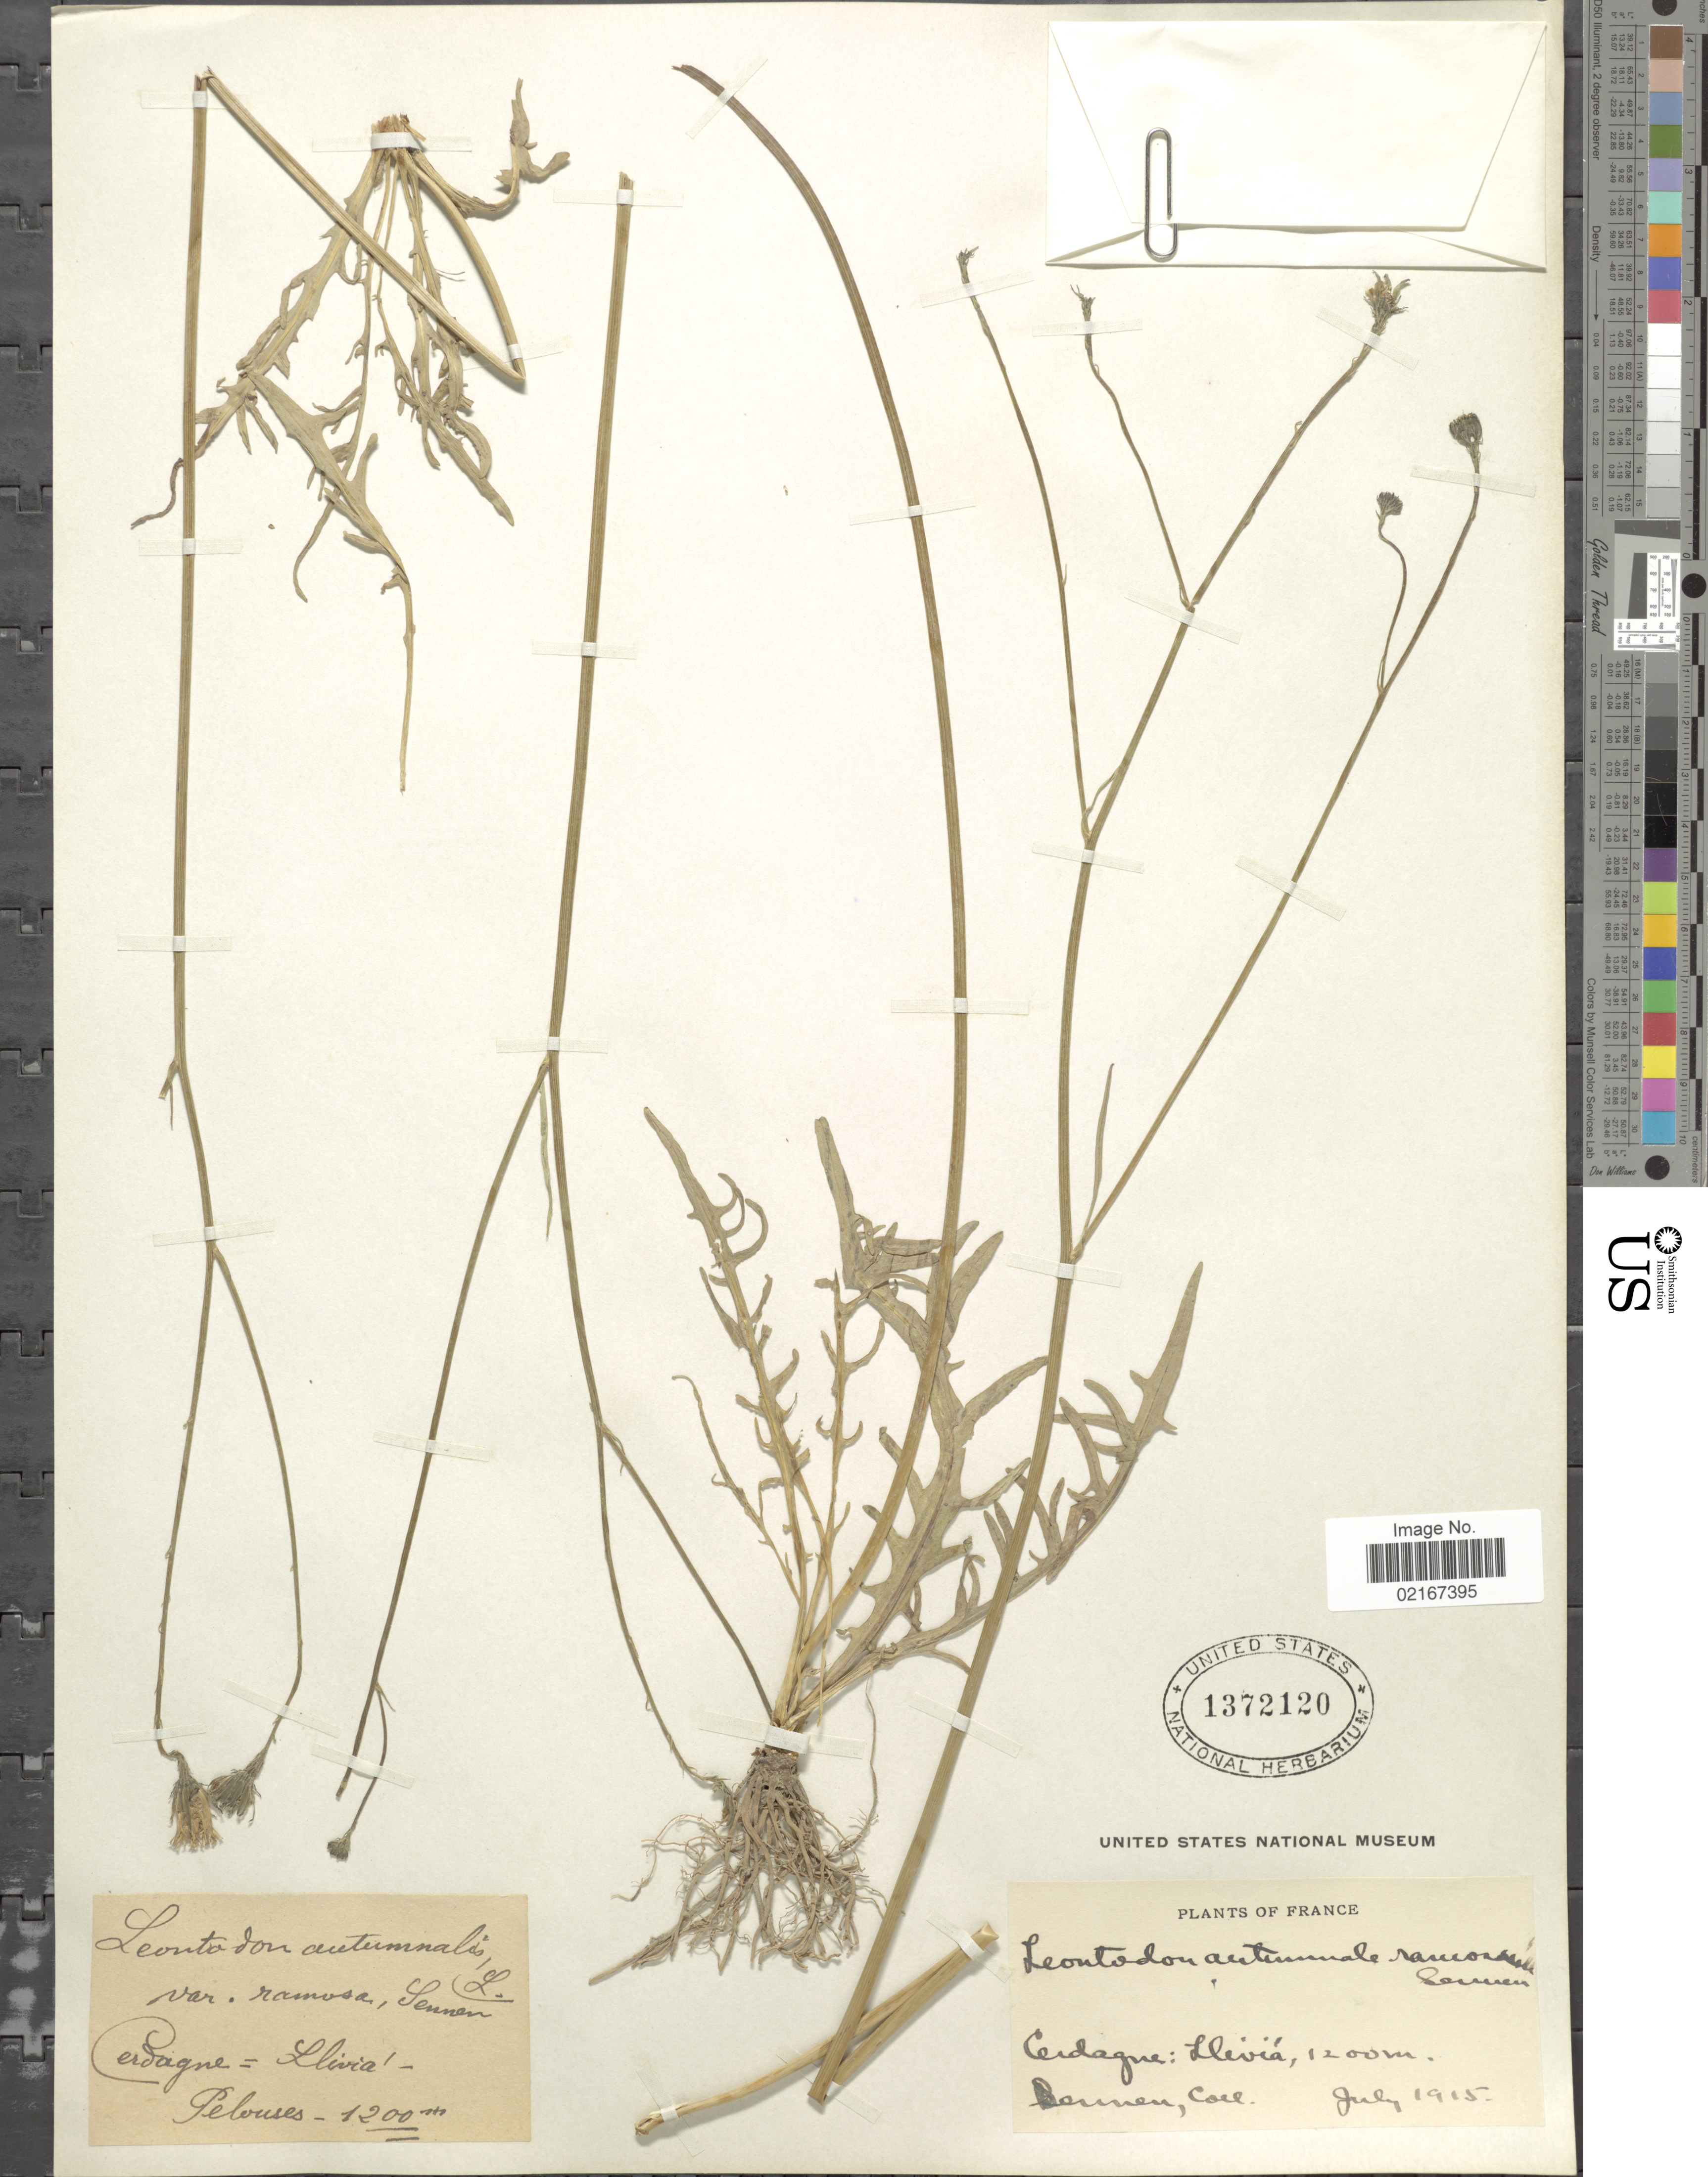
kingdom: Plantae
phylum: Tracheophyta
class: Magnoliopsida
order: Asterales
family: Asteraceae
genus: Scorzoneroides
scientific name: Scorzoneroides autumnalis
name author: (L.) Moench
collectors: E. Sennen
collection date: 1915-07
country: Spain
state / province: Islas Baleares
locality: Cerdagne, Llivia, Pelouses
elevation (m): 1200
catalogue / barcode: US 1372120